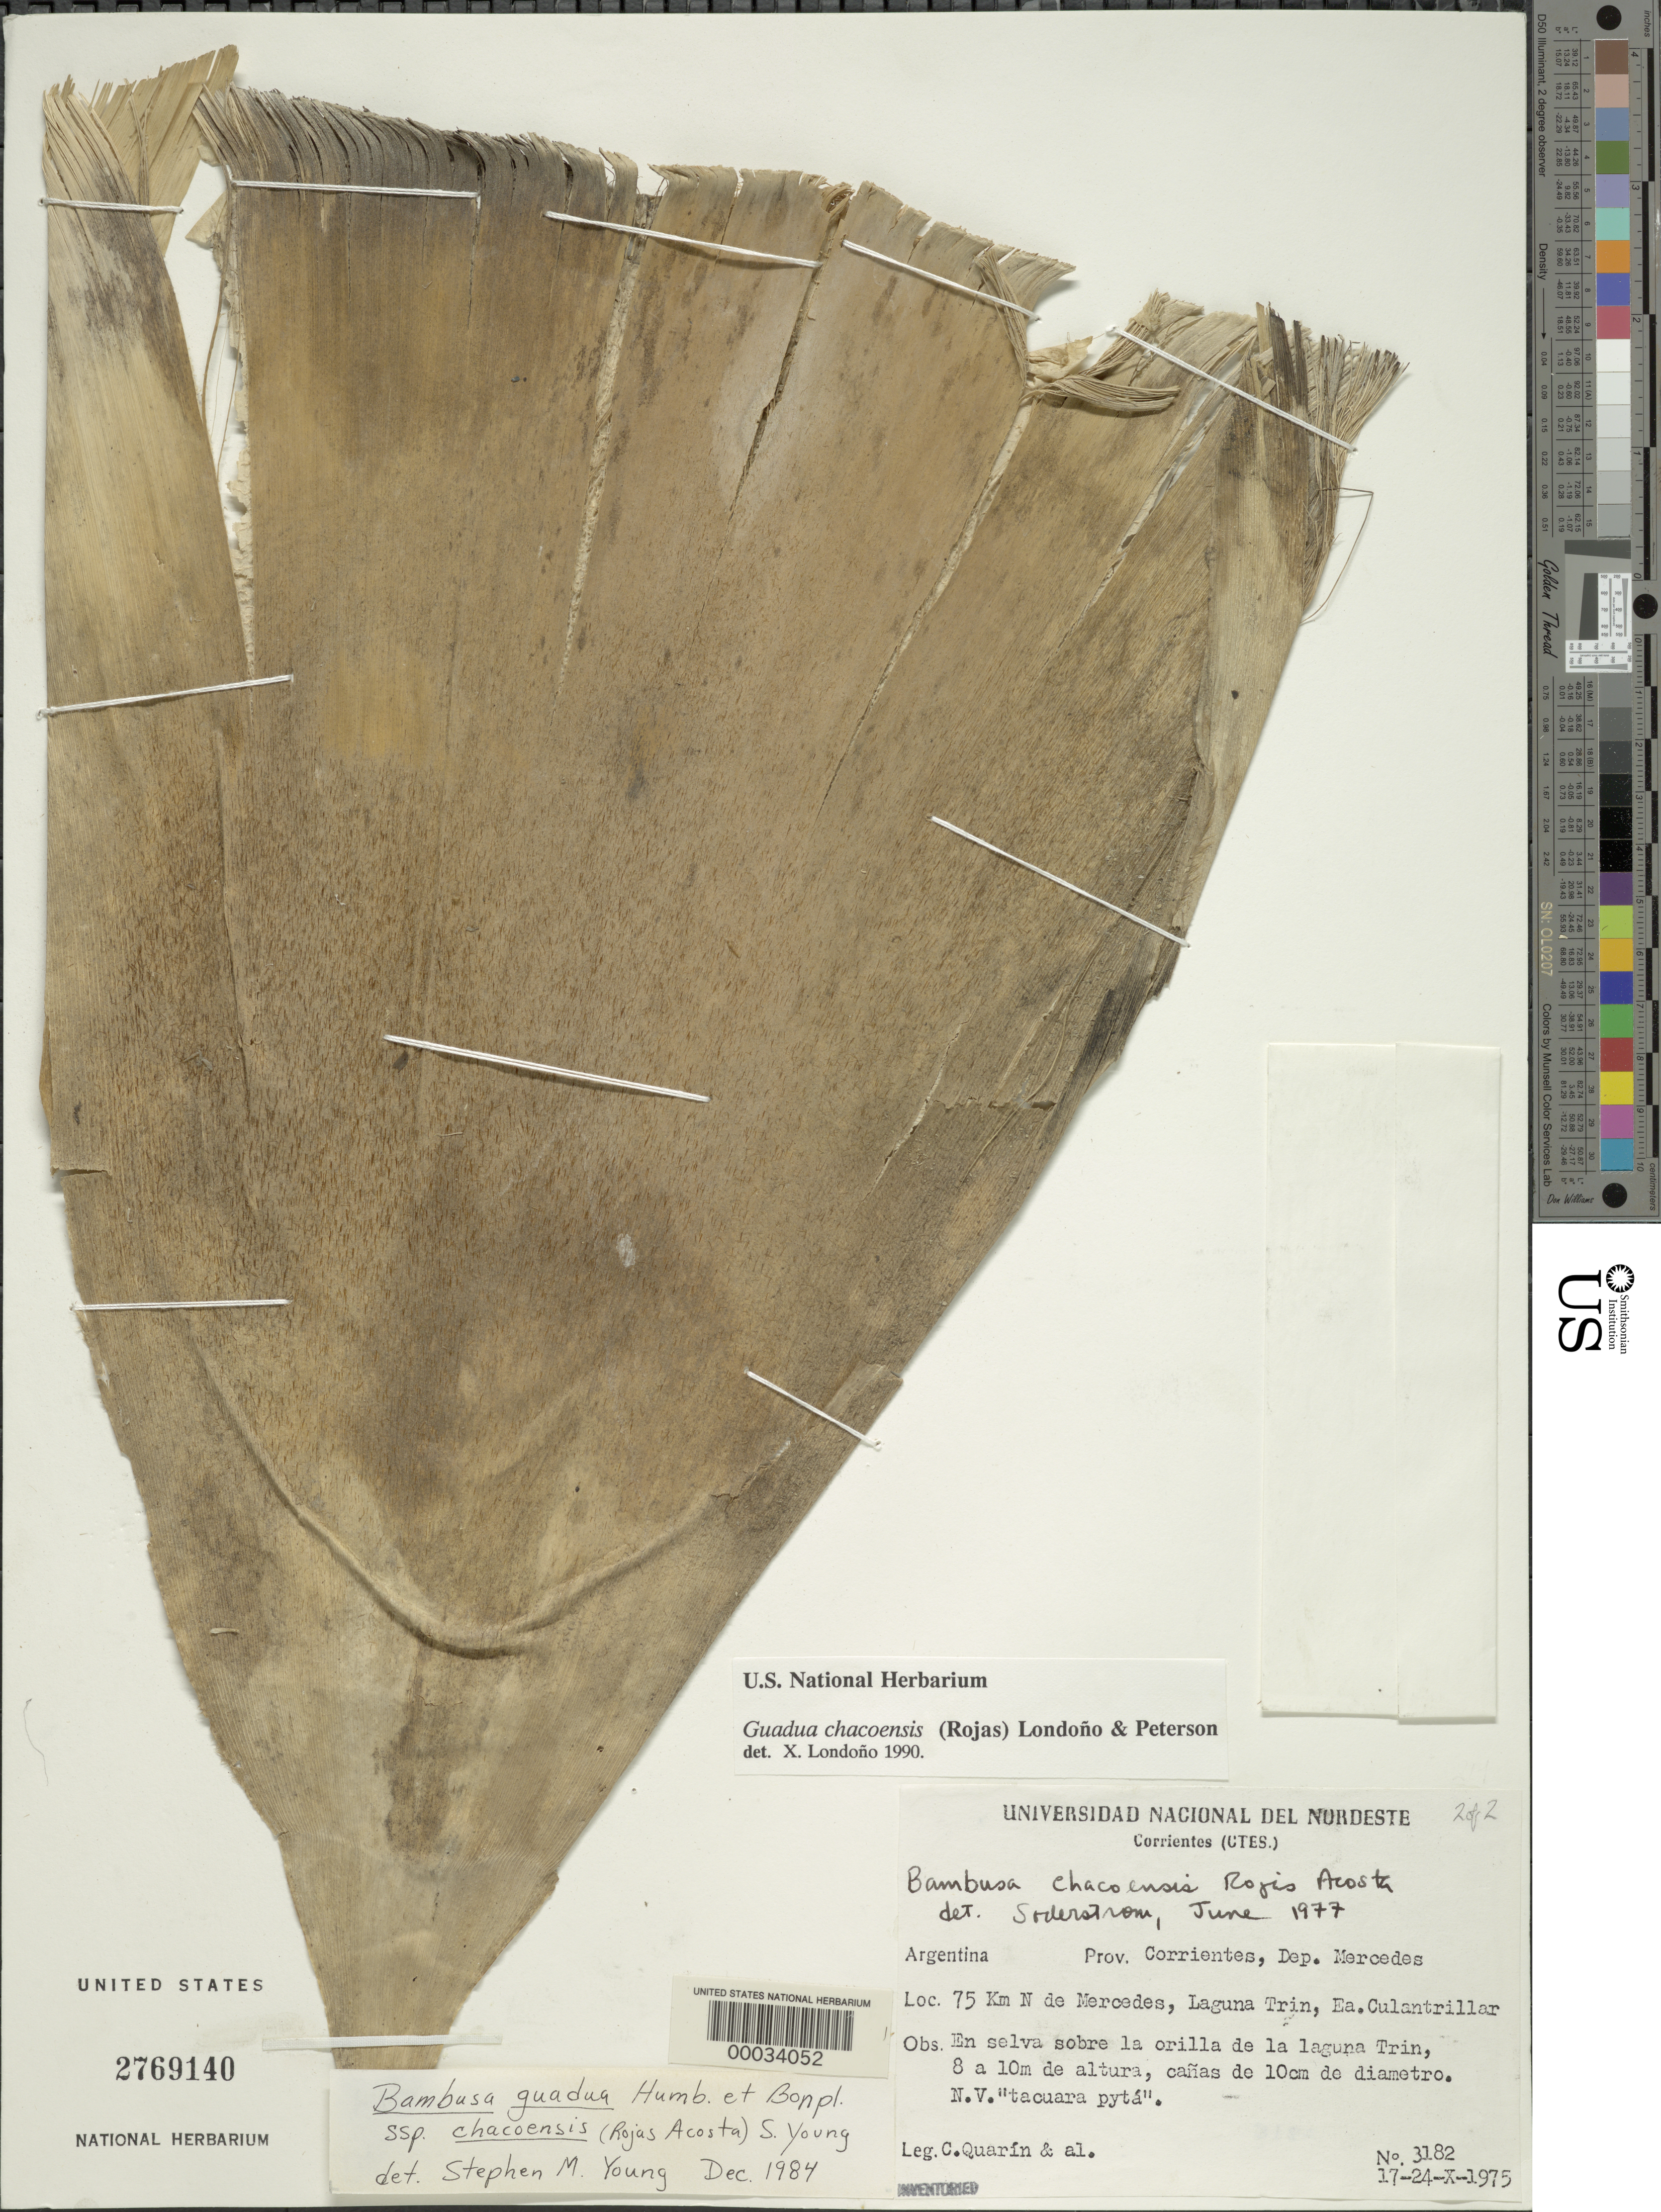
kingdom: Plantae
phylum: Tracheophyta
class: Liliopsida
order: Poales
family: Poaceae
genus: Guadua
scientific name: Guadua chacoensis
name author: (Rojas) Londoño & P.M. Peterson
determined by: Londoño, X., (TULV), Jardin Botanico "Juan Maria Cespedes"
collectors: C. Quarin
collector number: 3182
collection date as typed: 17 Oct 1975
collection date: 1975-10-17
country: Argentina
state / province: Corrientes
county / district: Mercedes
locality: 75 km N of Mercedes, Laguna Trin, ea Culantrillar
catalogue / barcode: US 2769140